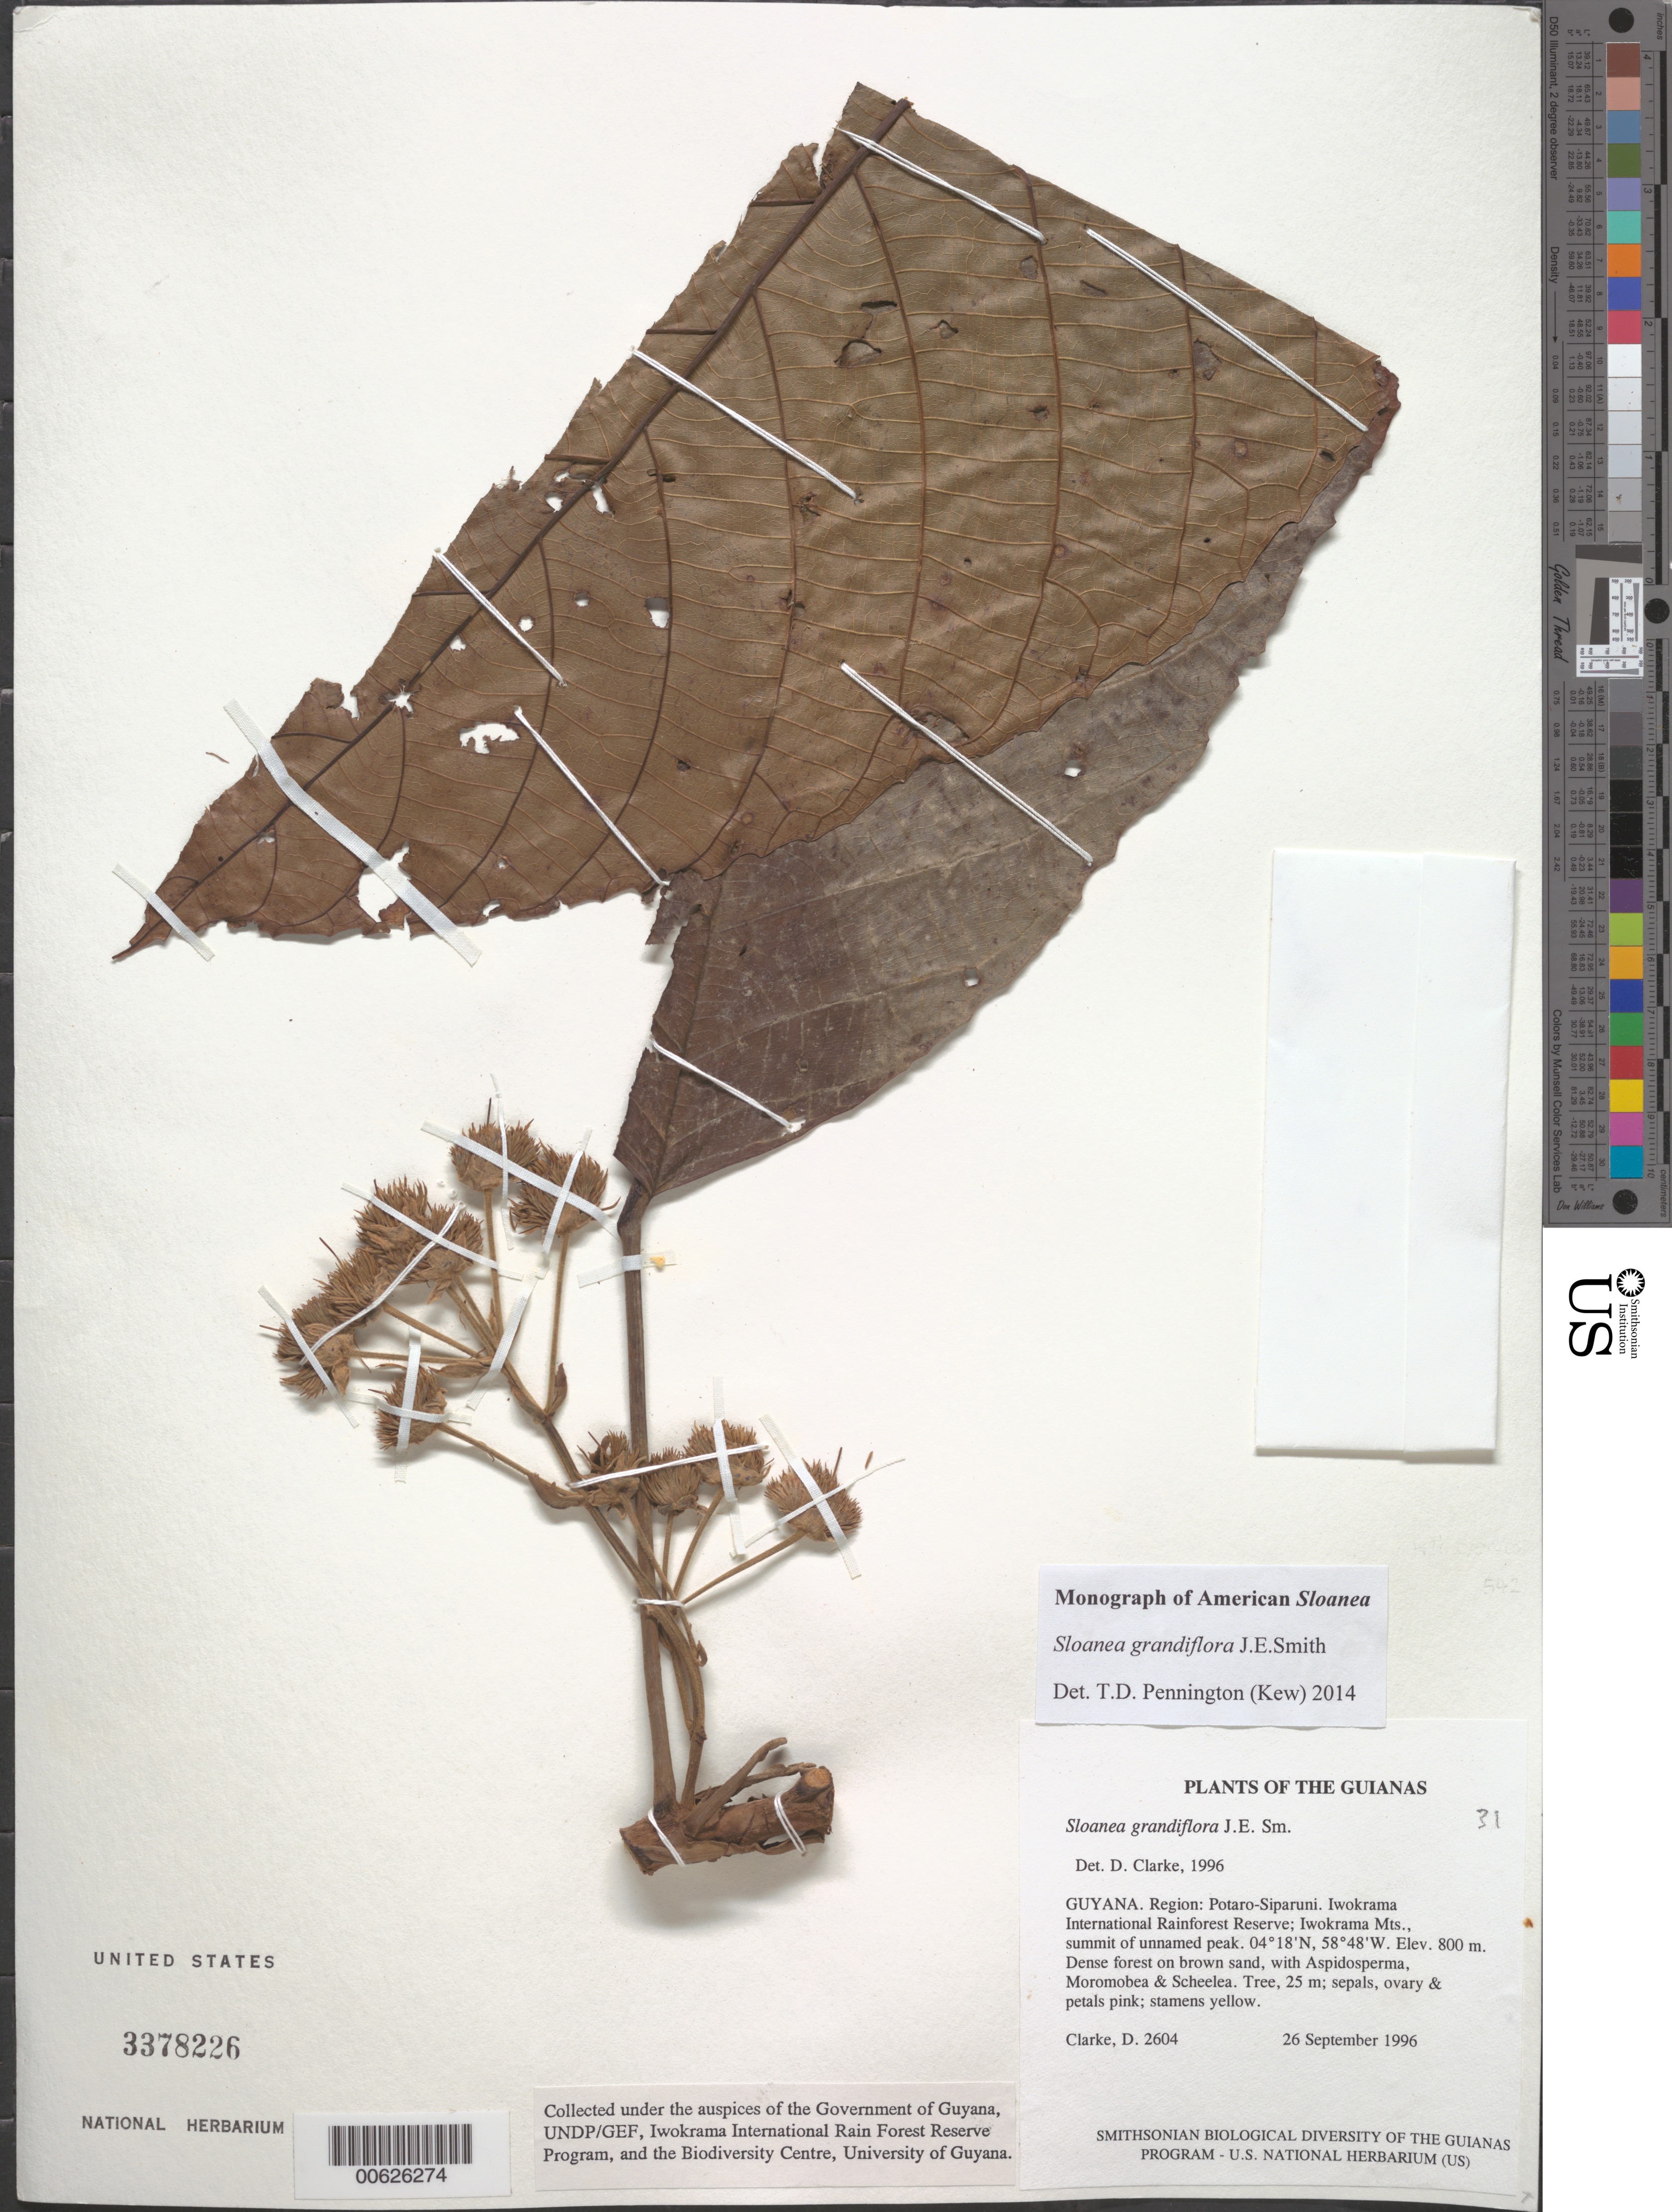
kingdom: Plantae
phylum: Tracheophyta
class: Magnoliopsida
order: Oxalidales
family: Elaeocarpaceae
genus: Sloanea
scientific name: Sloanea grandiflora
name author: Sm.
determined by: Pennington, T. D., (K)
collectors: H. D. Clarke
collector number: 2604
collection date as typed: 26 September 1996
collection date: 1996-09-26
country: Guyana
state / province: Potaro-Siparuni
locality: Iwokrama International Rainforest Reserve; Iwokrama Mts., summit of unnamed peak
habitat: Dense forest on brown sand, with Aspidosperma, Moronobea & Scheelea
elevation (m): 800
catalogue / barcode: US 3378226